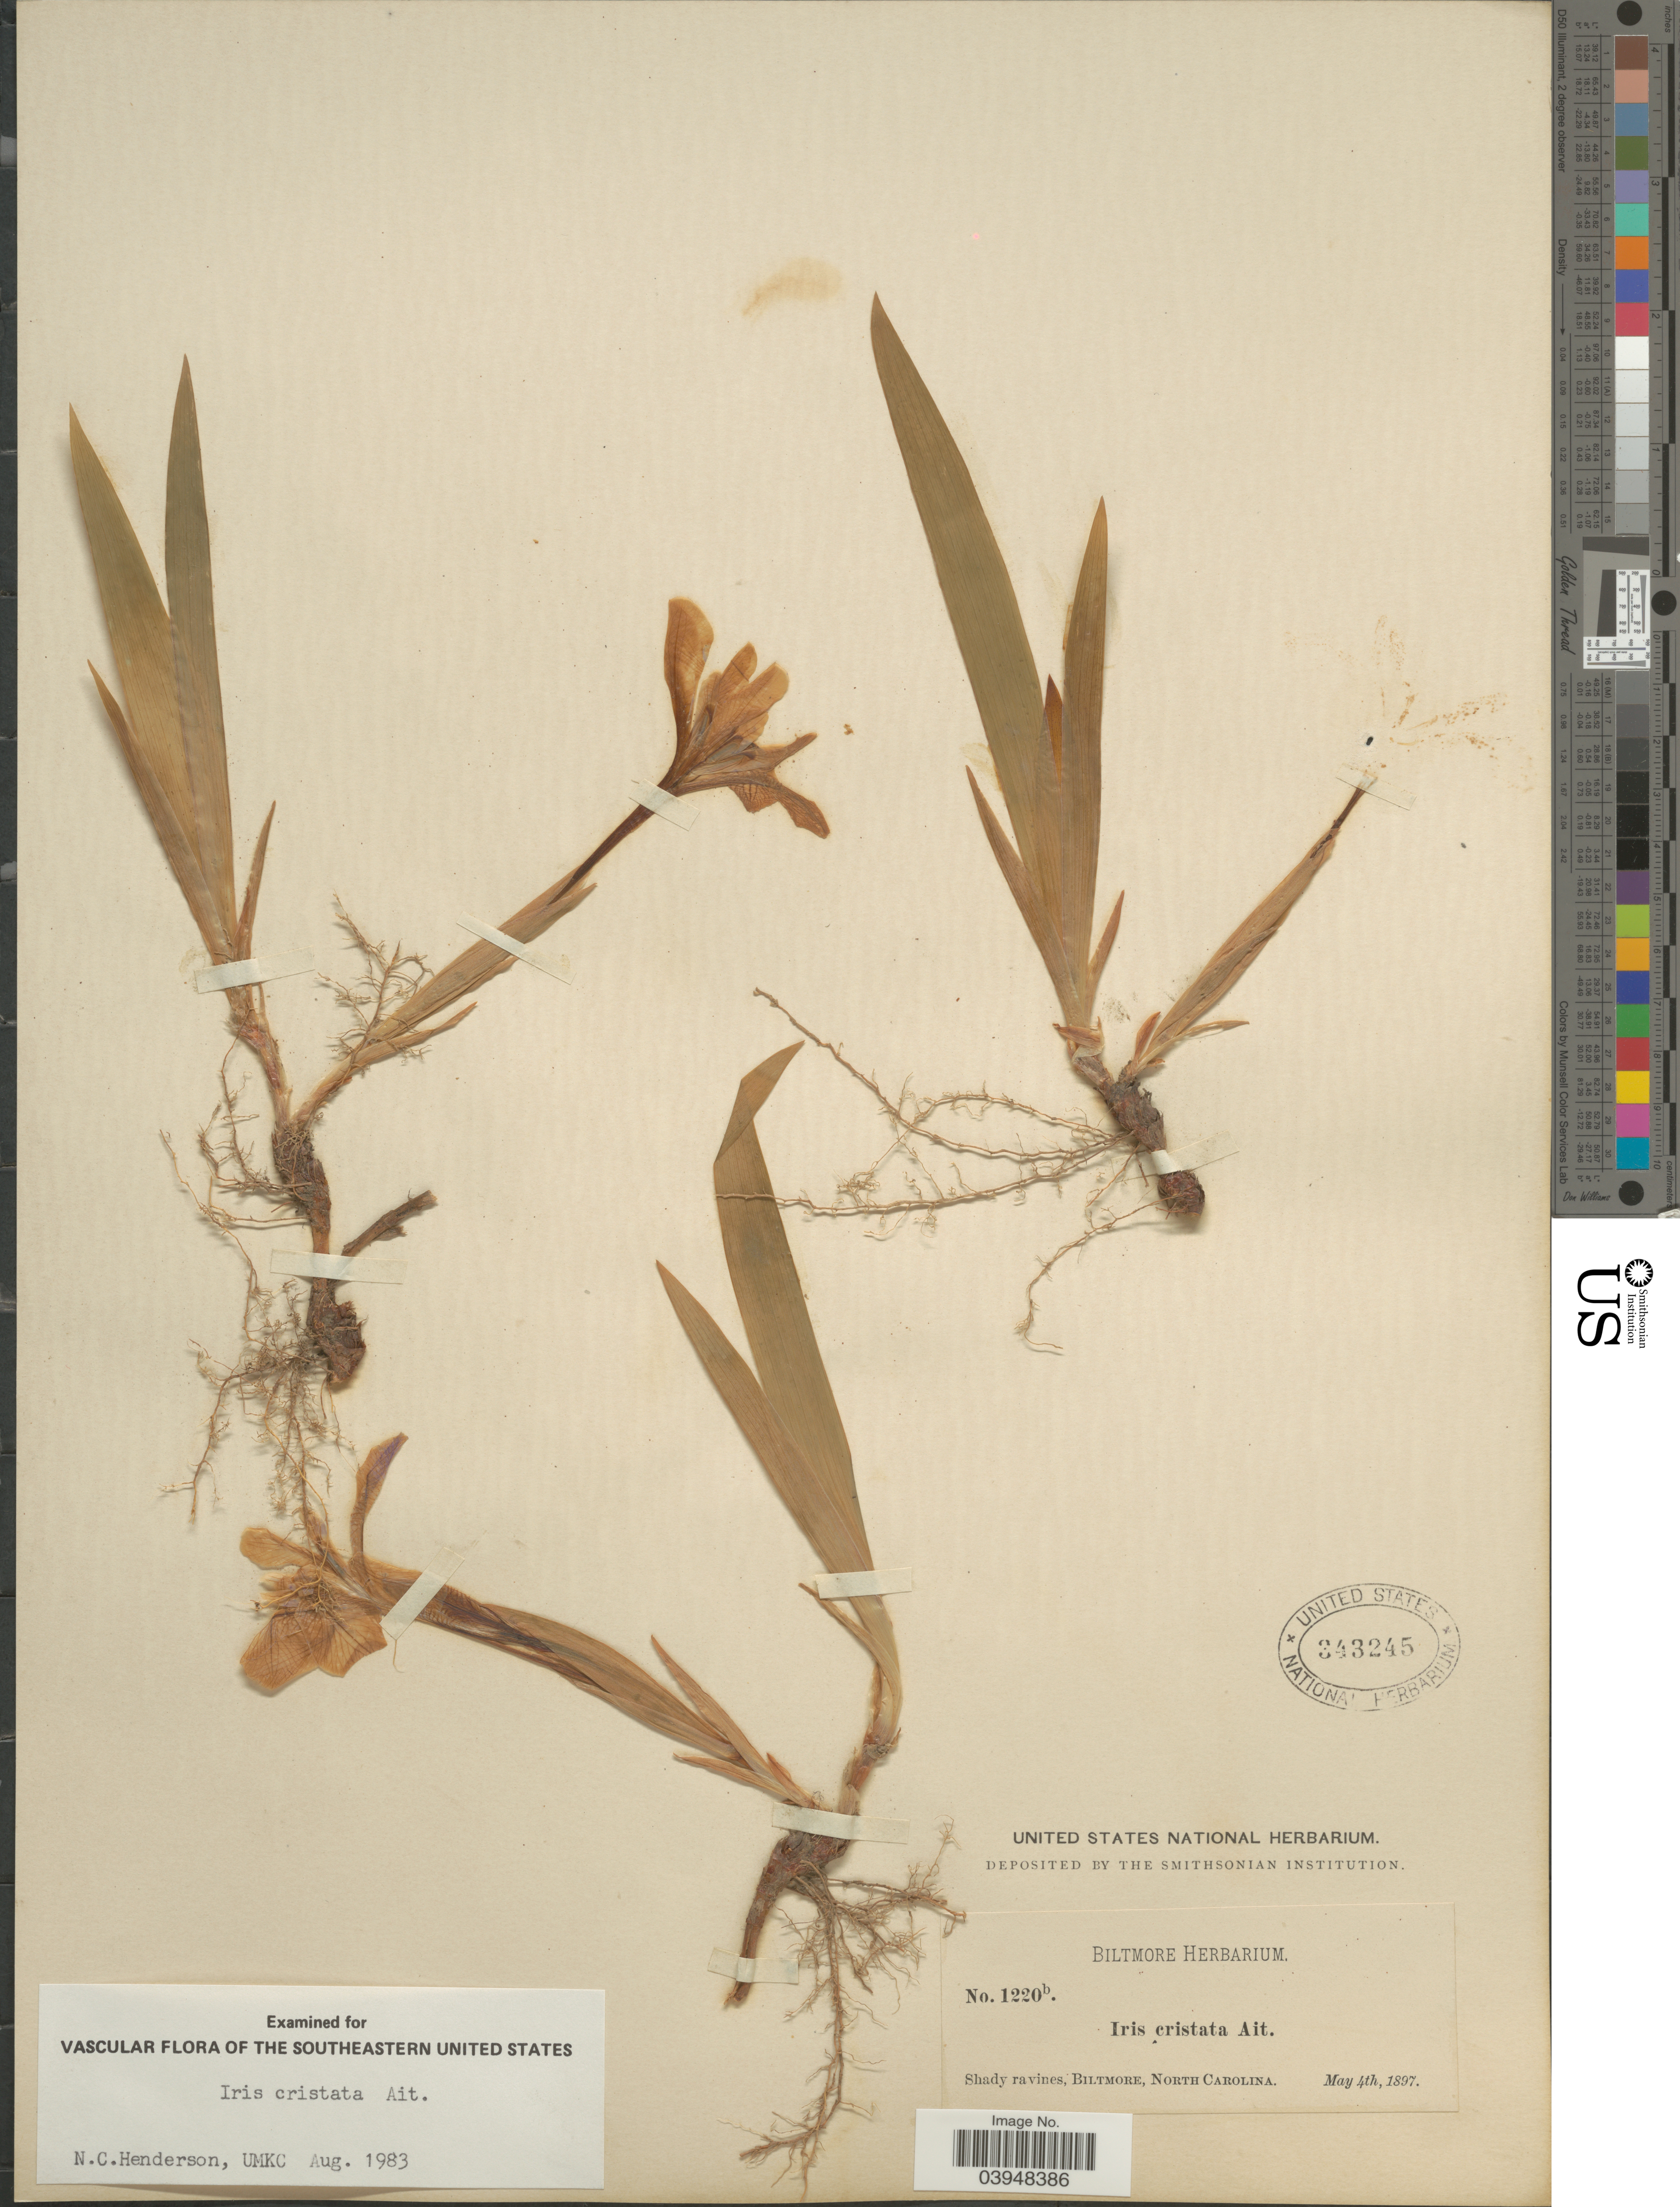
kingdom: Plantae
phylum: Tracheophyta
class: Liliopsida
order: Asparagales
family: Iridaceae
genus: Iris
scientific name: Iris cristata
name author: Aiton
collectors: ex herb. Biltmore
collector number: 1220b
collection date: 1897-05-04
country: United States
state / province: North Carolina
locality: Shady ravines, Biltmore.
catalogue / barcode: US 343245